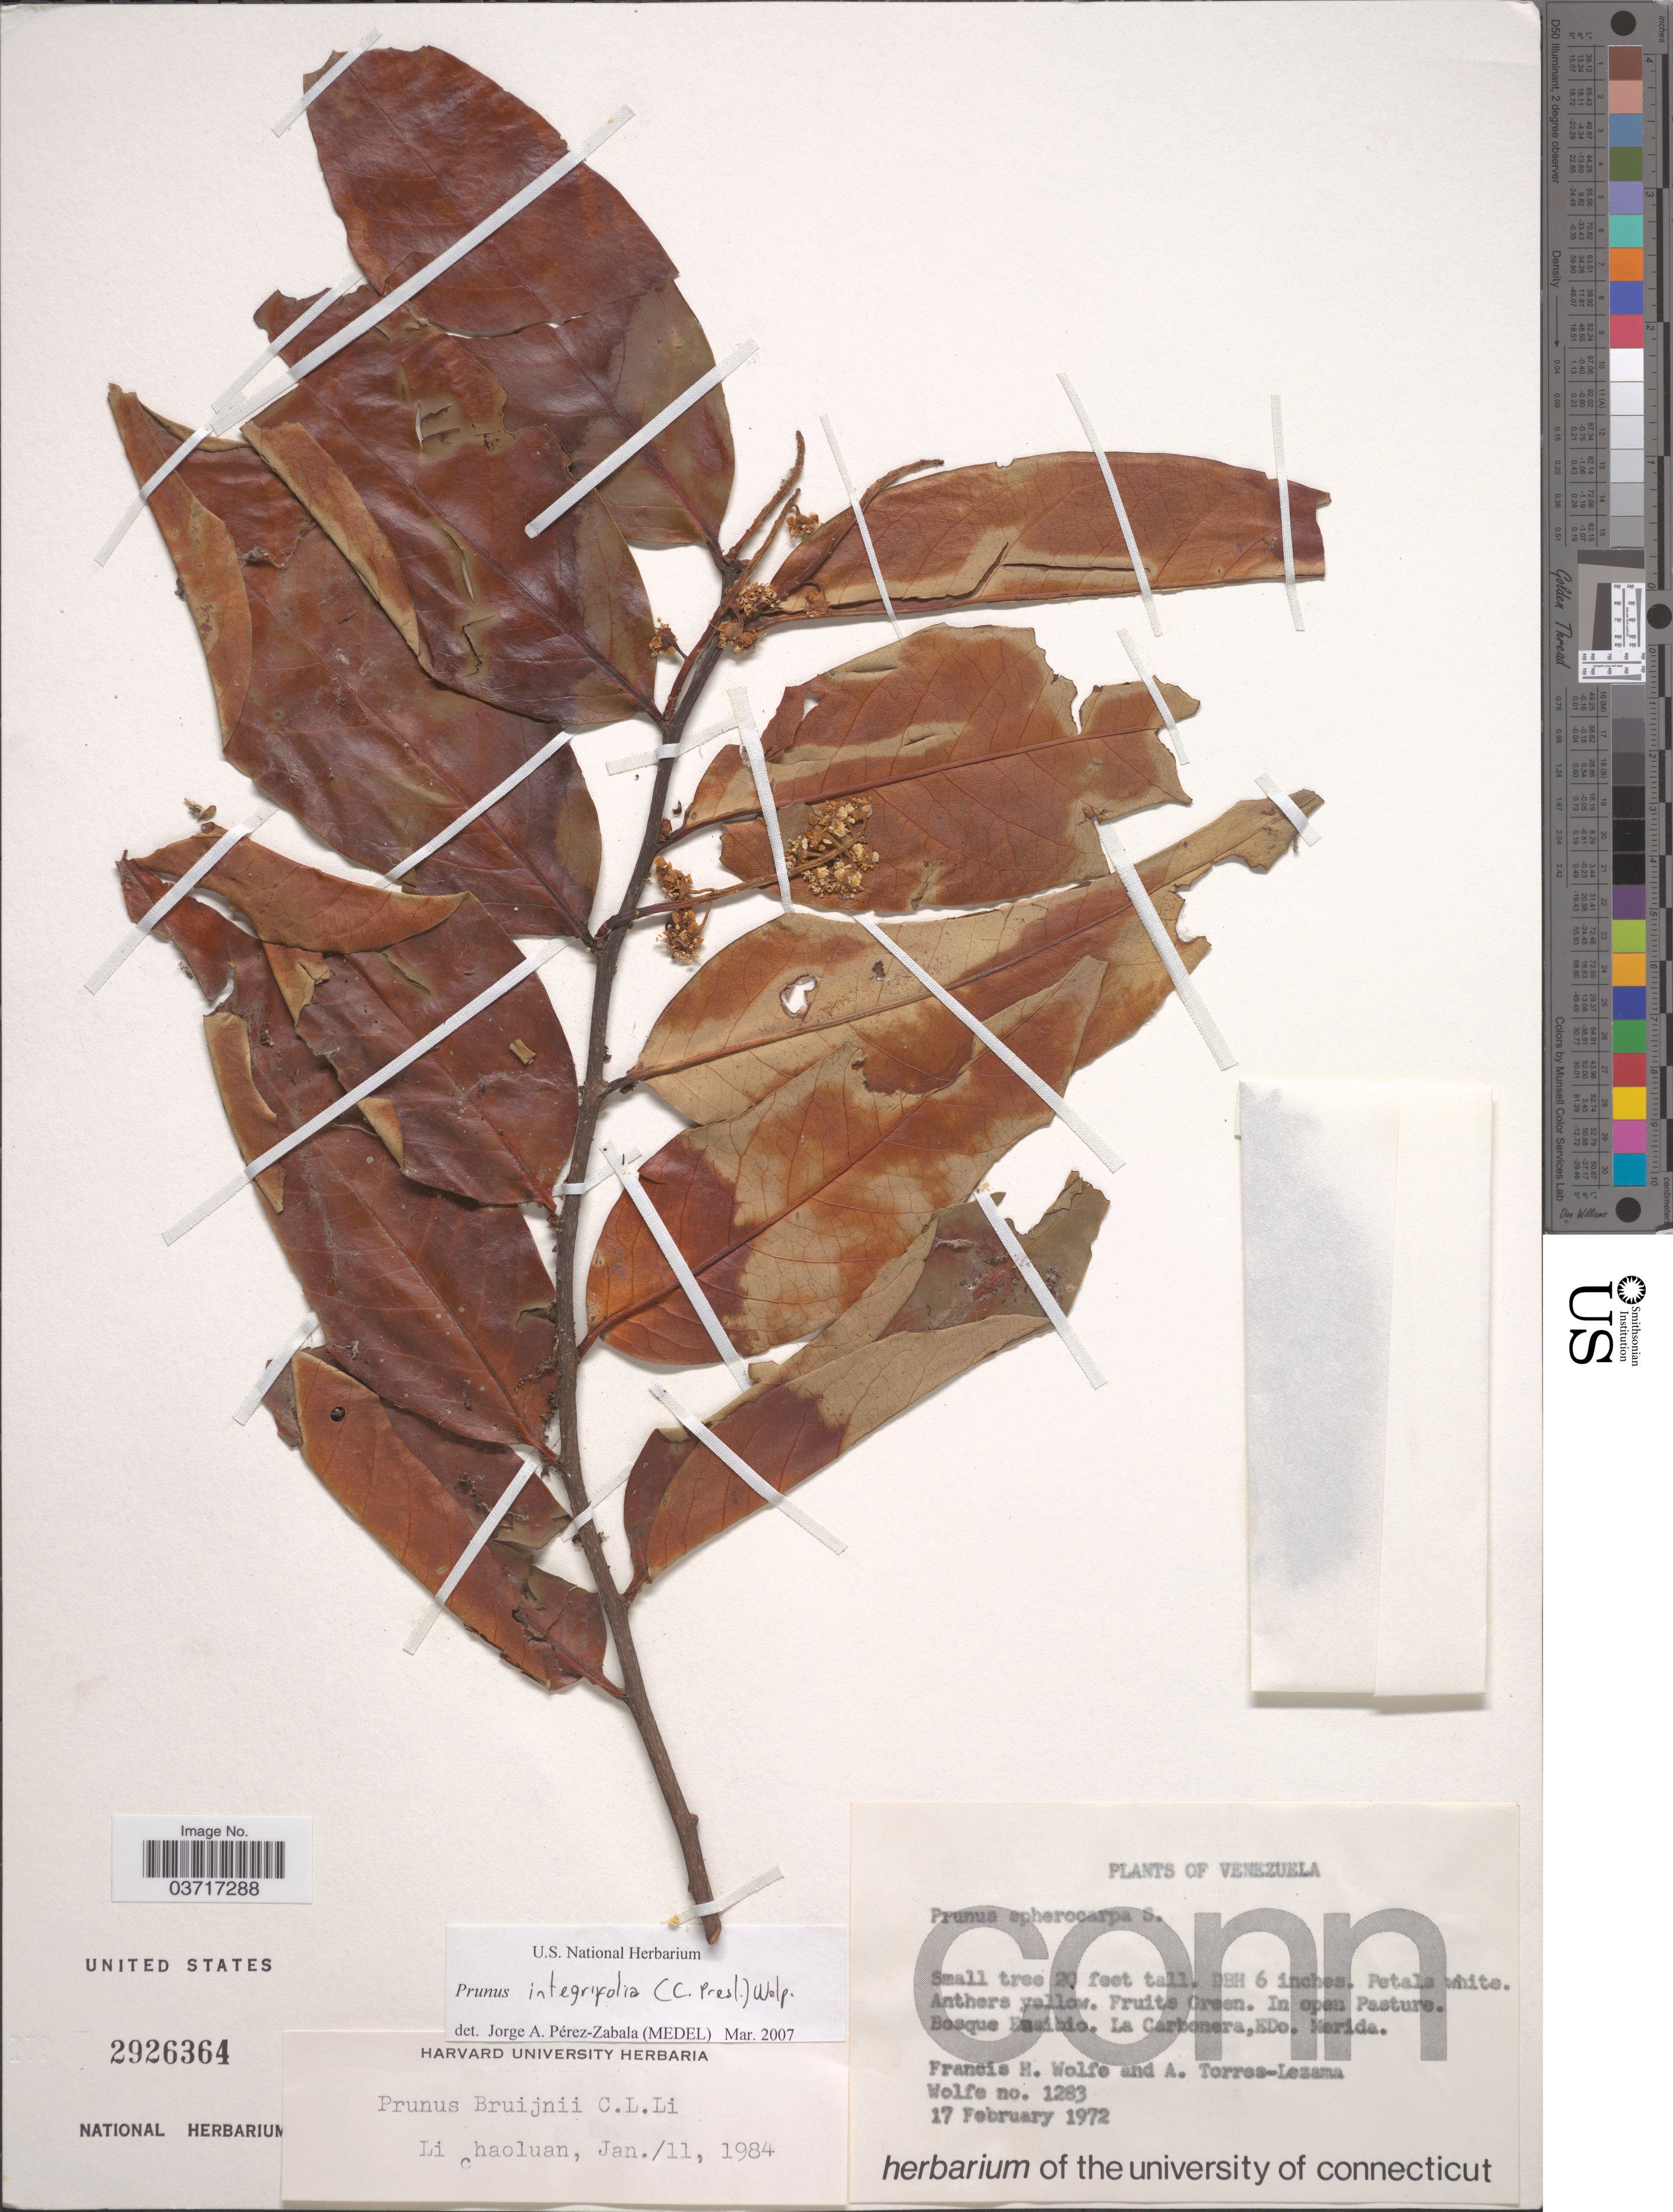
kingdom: Plantae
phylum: Tracheophyta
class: Magnoliopsida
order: Rosales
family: Rosaceae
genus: Prunus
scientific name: Prunus sp.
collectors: F. Wolfe & A. Torres-Lezama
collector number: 1283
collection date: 1972-02-17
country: Venezuela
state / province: Merida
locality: Bosque Eusibio, La Carbonera, Edo. Merida.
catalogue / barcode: US 2926364